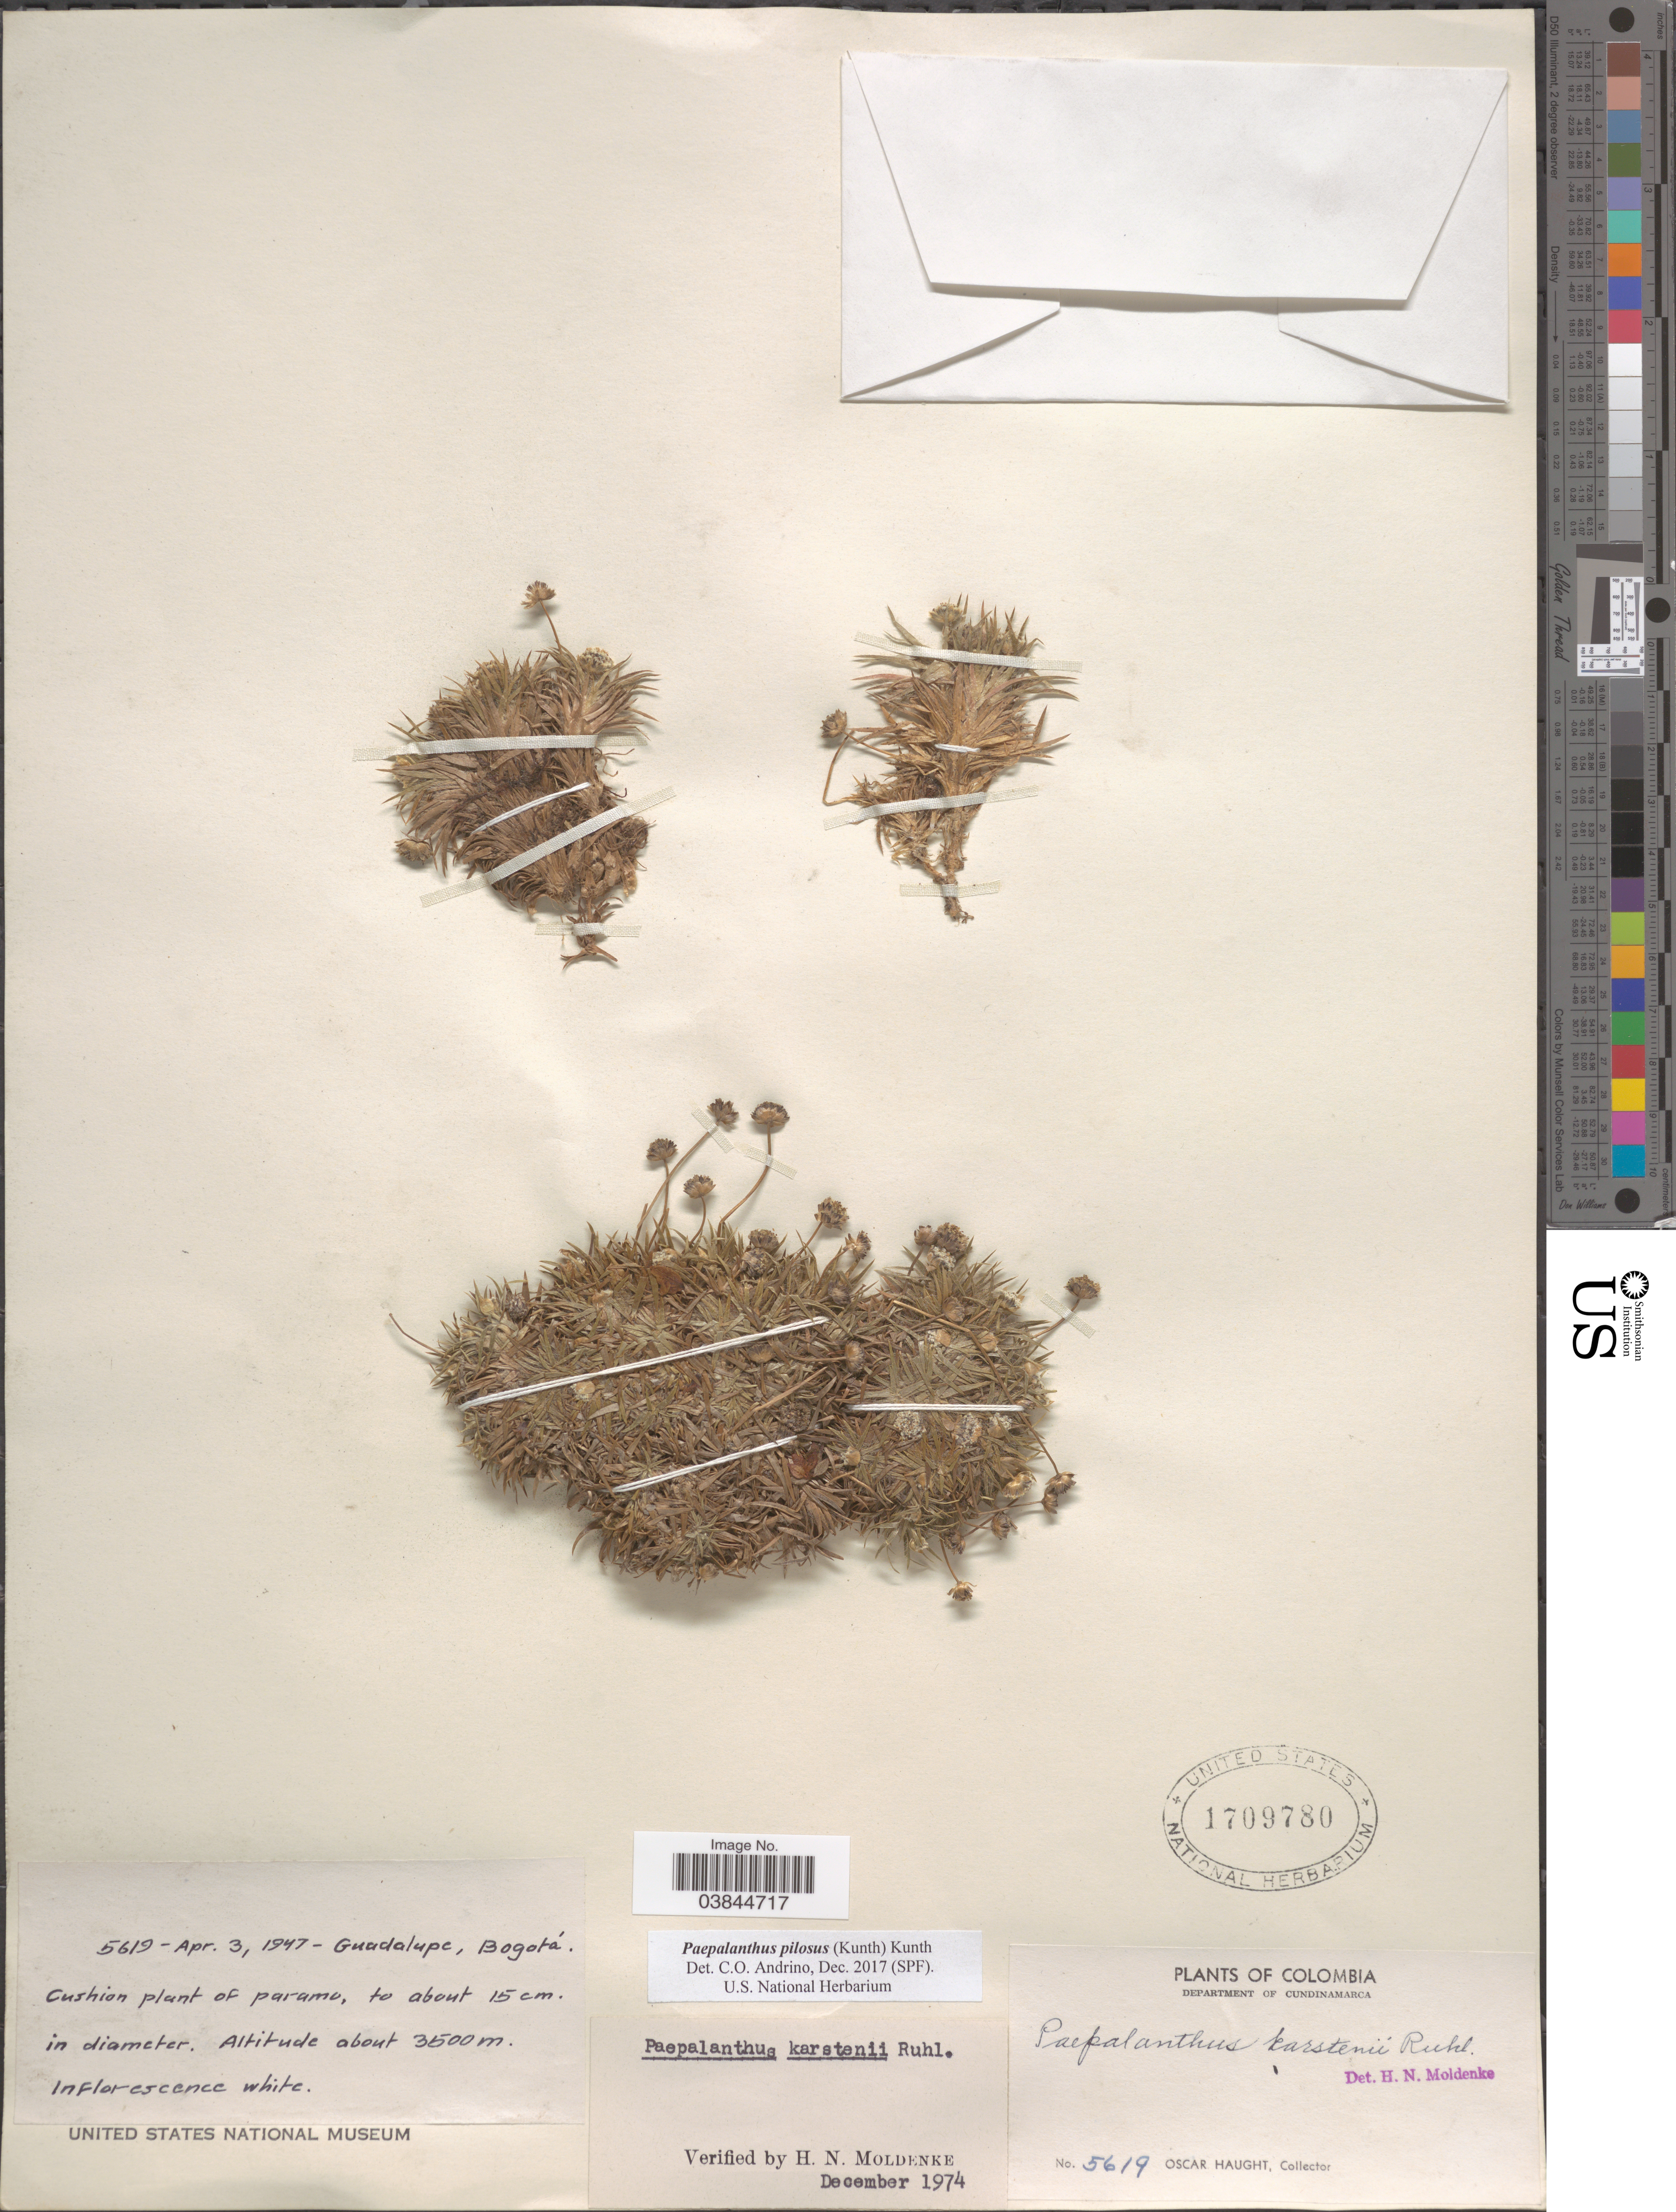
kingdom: Plantae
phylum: Tracheophyta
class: Liliopsida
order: Poales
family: Eriocaulaceae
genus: Paepalanthus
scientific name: Paepalanthus pilosus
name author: (Kunth) Kunth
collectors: O. L. Haught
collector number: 5619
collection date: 1947-04-03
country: Colombia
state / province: Cundinamarca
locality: Department of Cundinamarca. Guadalupe, Bogotá.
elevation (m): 3500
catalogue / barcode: US 1709780